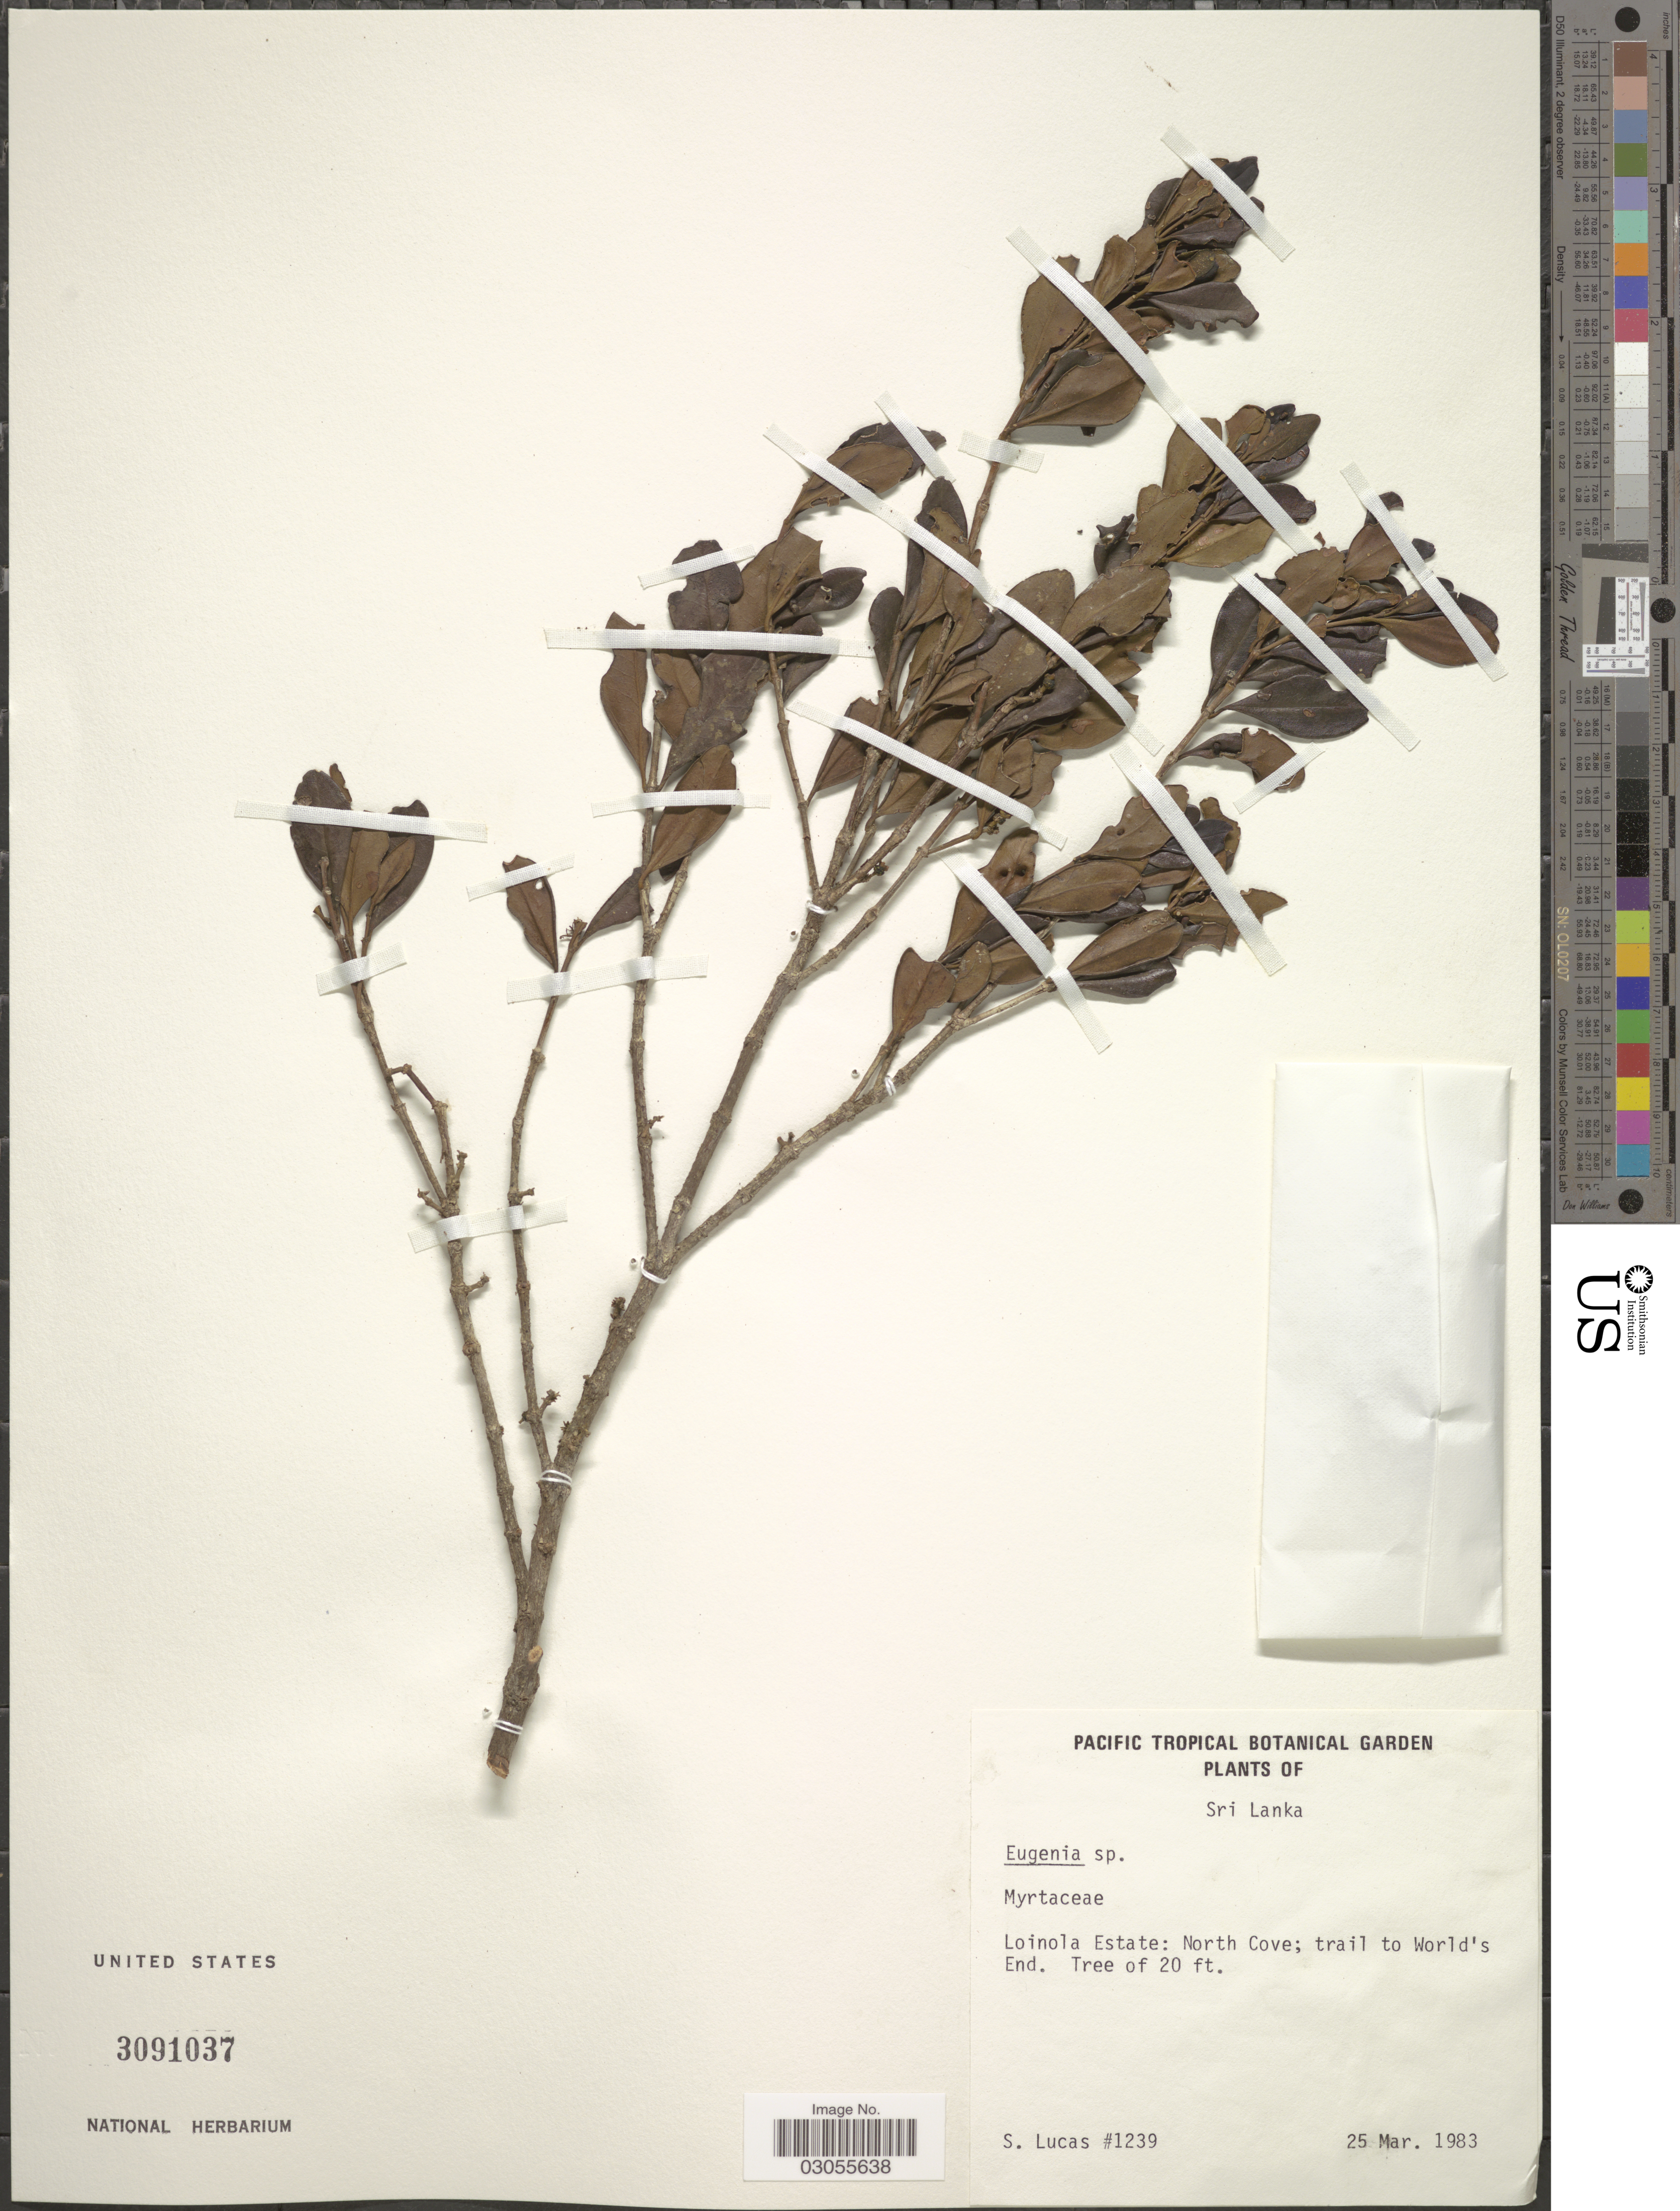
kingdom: Plantae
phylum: Tracheophyta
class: Magnoliopsida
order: Myrtales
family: Myrtaceae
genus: Eugenia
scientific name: Eugenia sp.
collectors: S. Lucas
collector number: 1239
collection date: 1983-03-25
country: Sri Lanka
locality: Loinola Estate: North Cove; trail to World's End.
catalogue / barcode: US 3091037